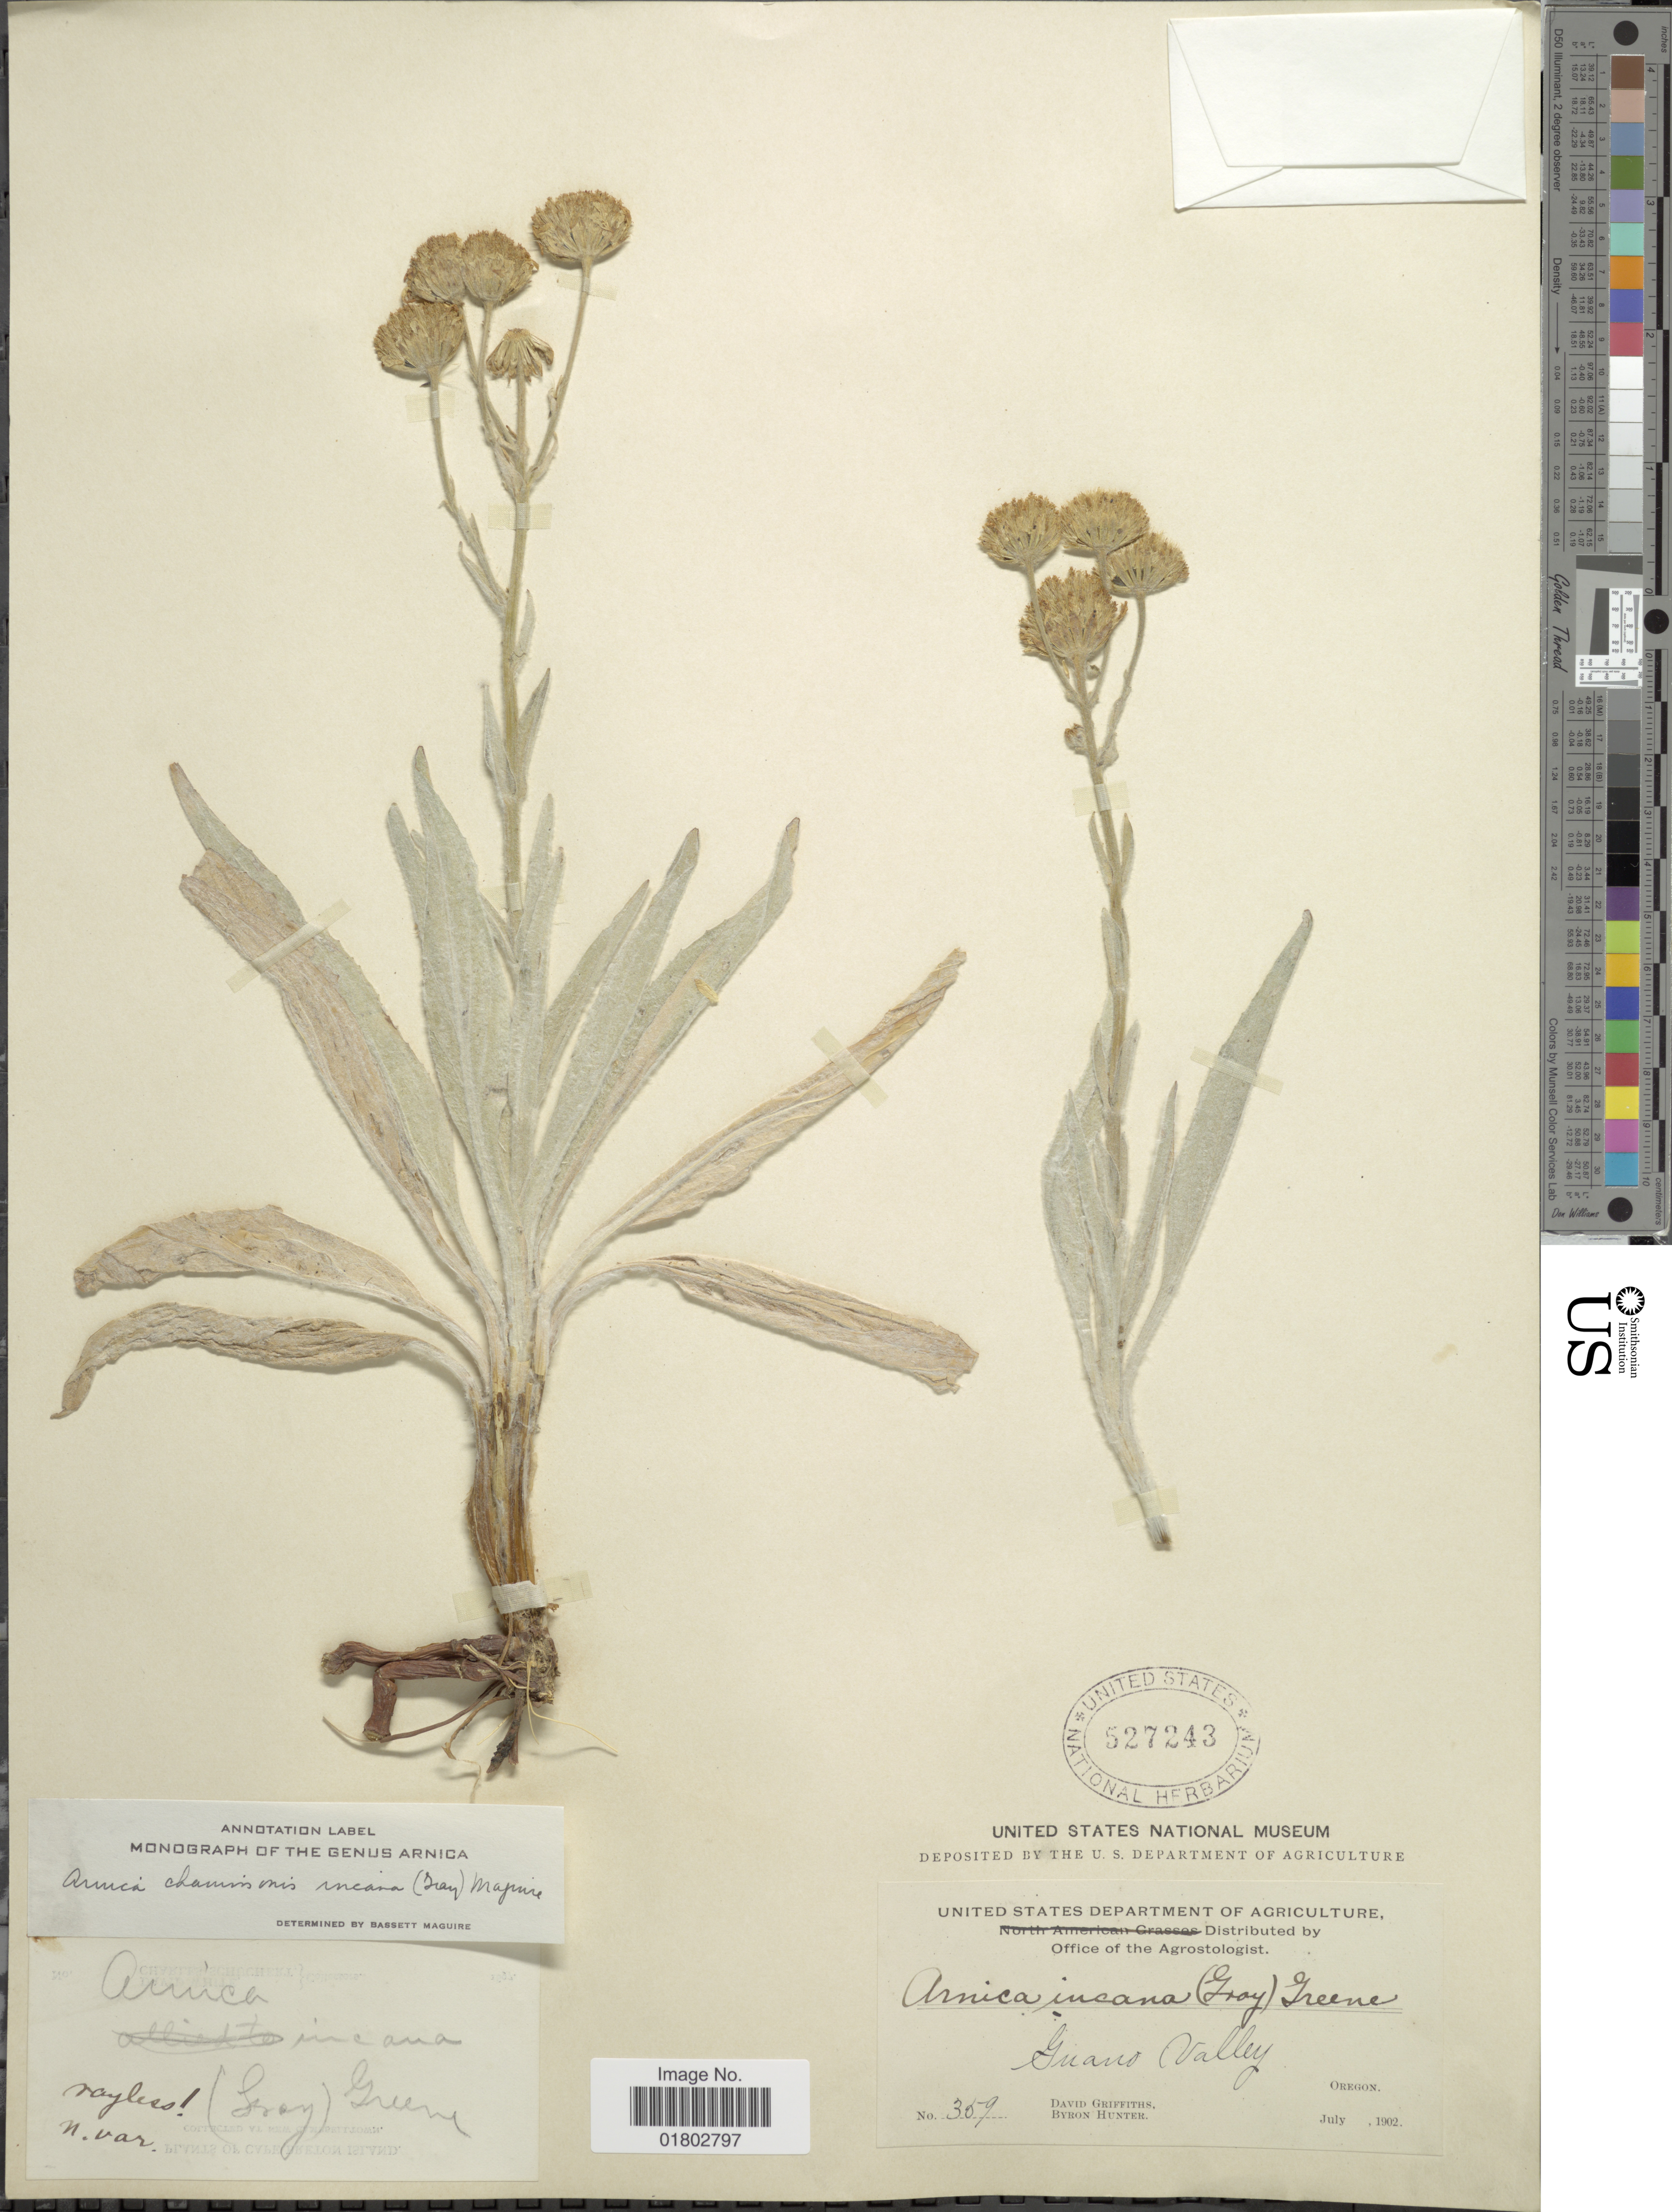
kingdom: Plantae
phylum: Tracheophyta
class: Magnoliopsida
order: Asterales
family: Asteraceae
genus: Arnica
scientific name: Arnica chamissonis subsp. incana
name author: (A. Gray) Maguire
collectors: D. Griffiths & B. Hunter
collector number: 359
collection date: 1902-07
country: United States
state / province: Oregon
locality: Guano Valley, Oregon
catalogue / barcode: US 527243